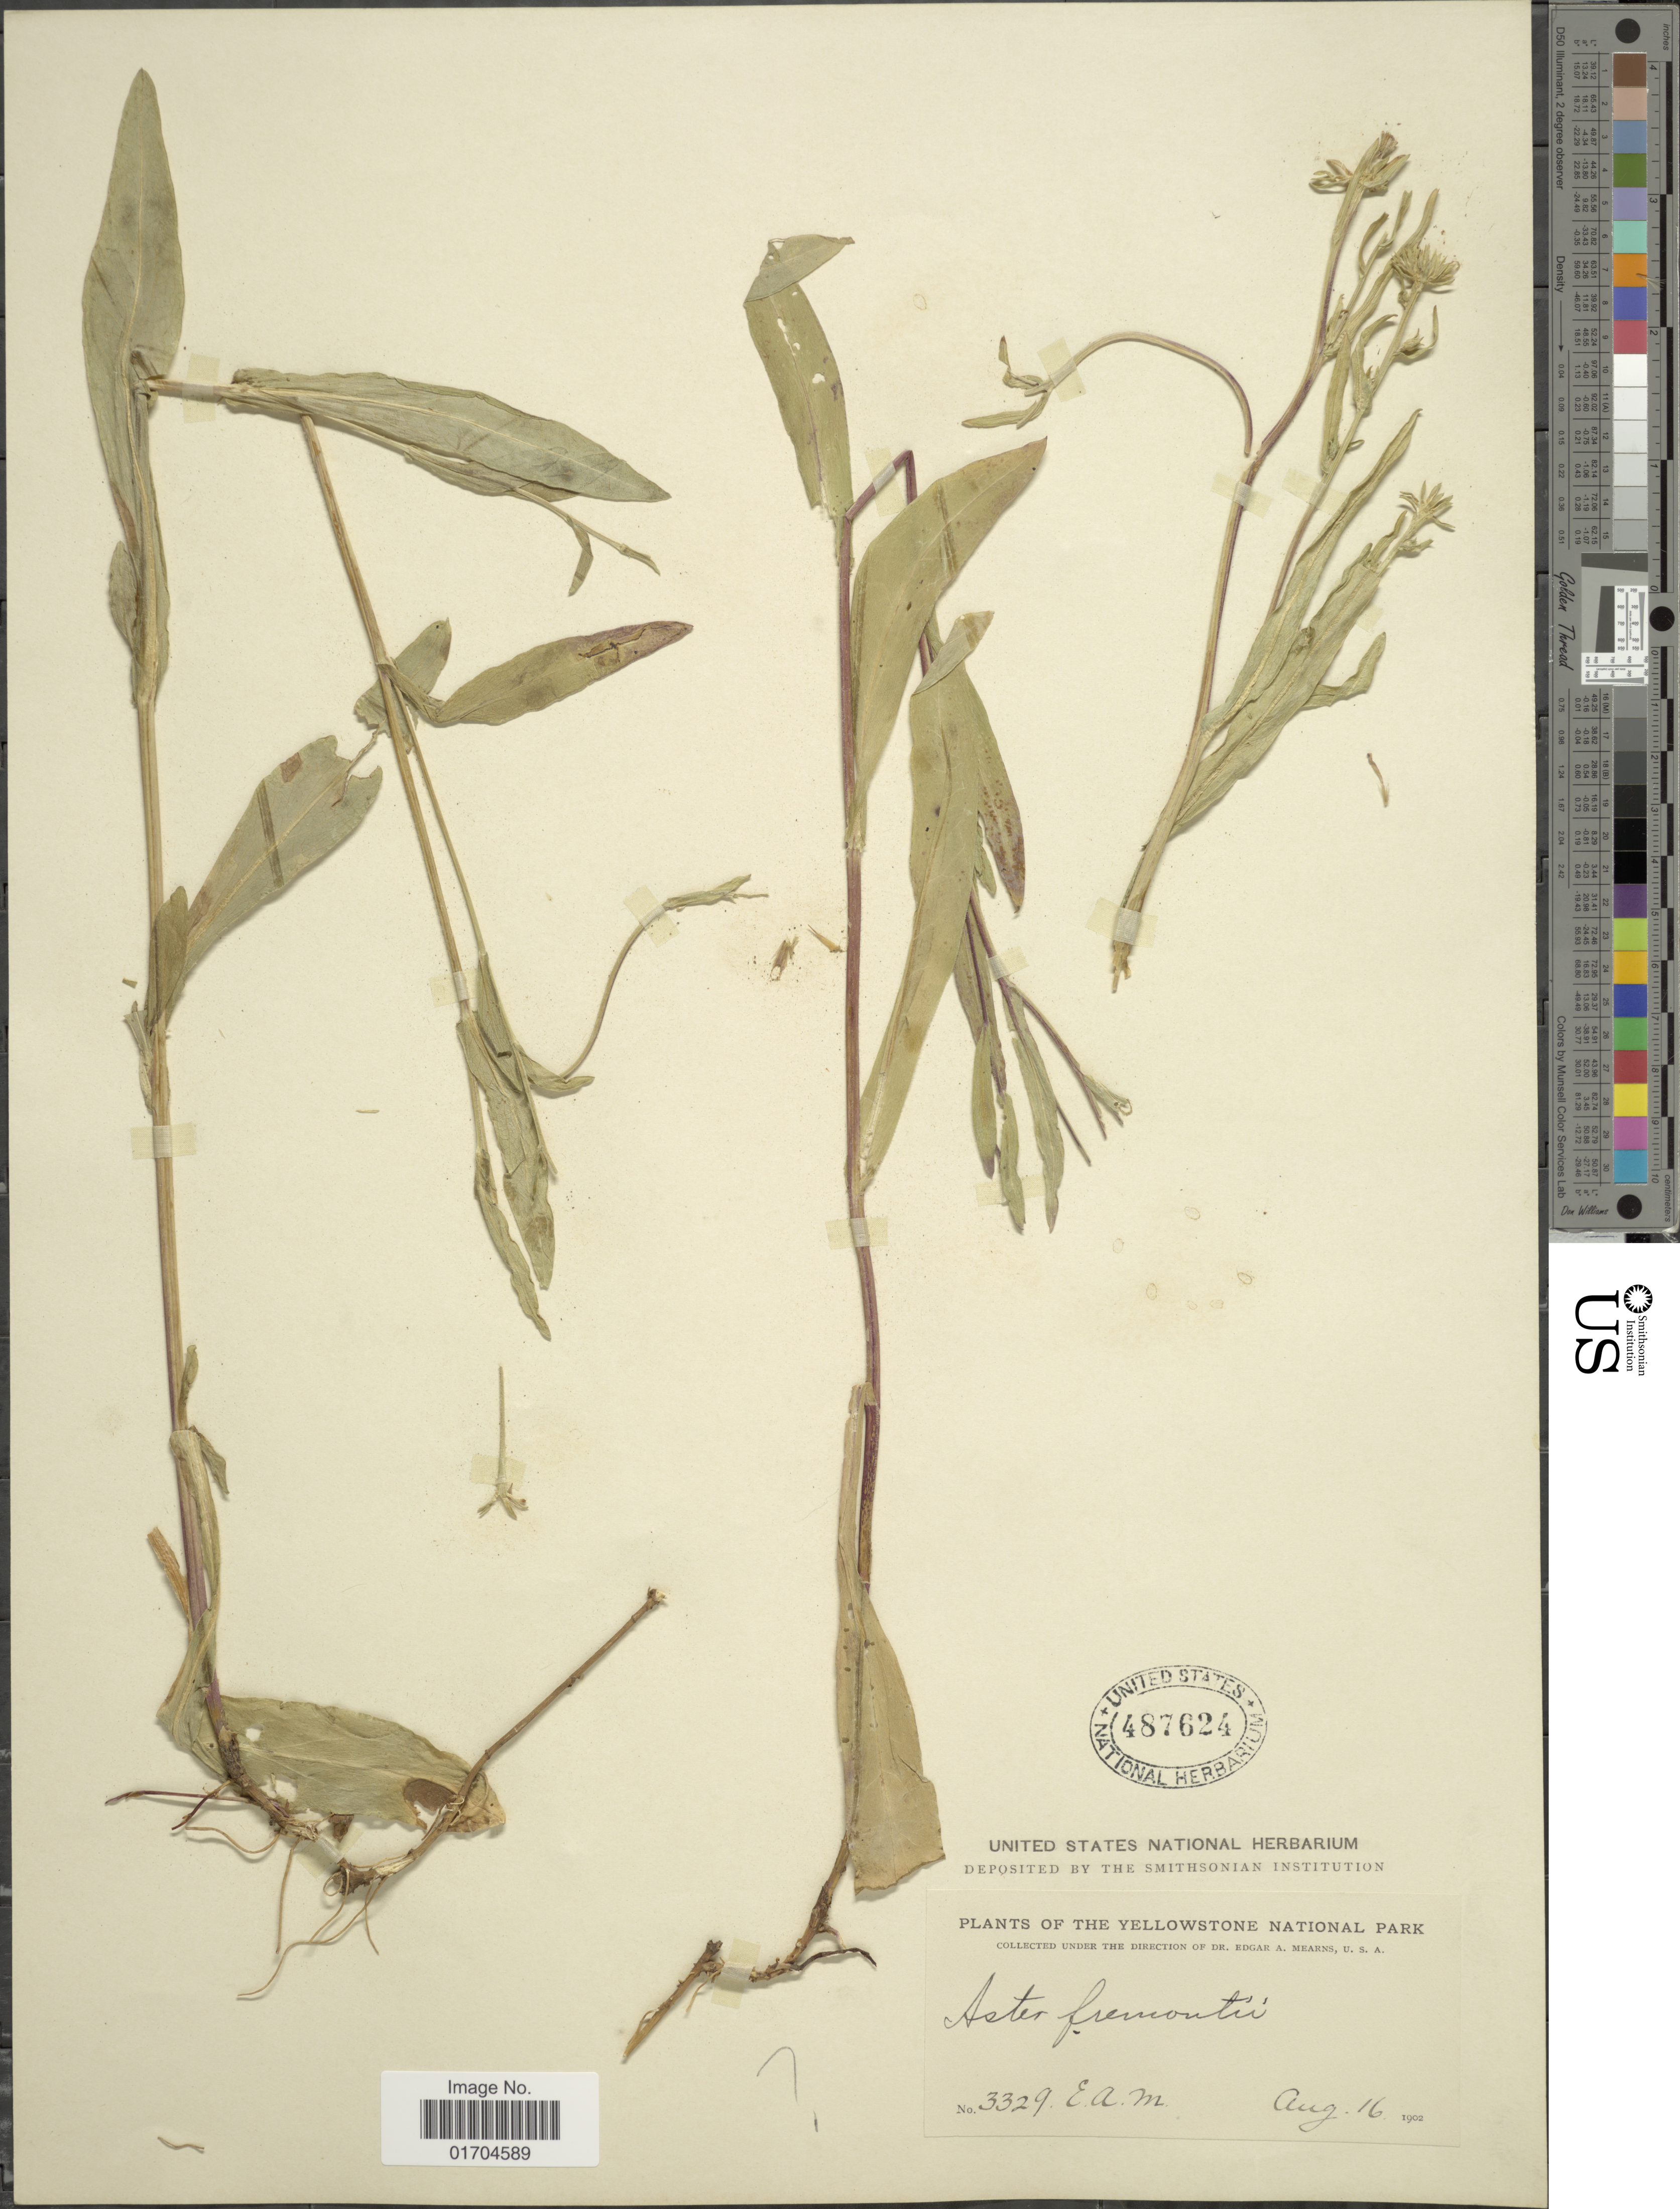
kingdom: Plantae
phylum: Tracheophyta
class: Magnoliopsida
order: Asterales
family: Asteraceae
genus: Symphyotrichum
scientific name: Symphyotrichum sp.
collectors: E. A. Mearns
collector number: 3329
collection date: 1902-08-16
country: United States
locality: The Yellowstone National Park. U.S.A.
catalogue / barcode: US 487624